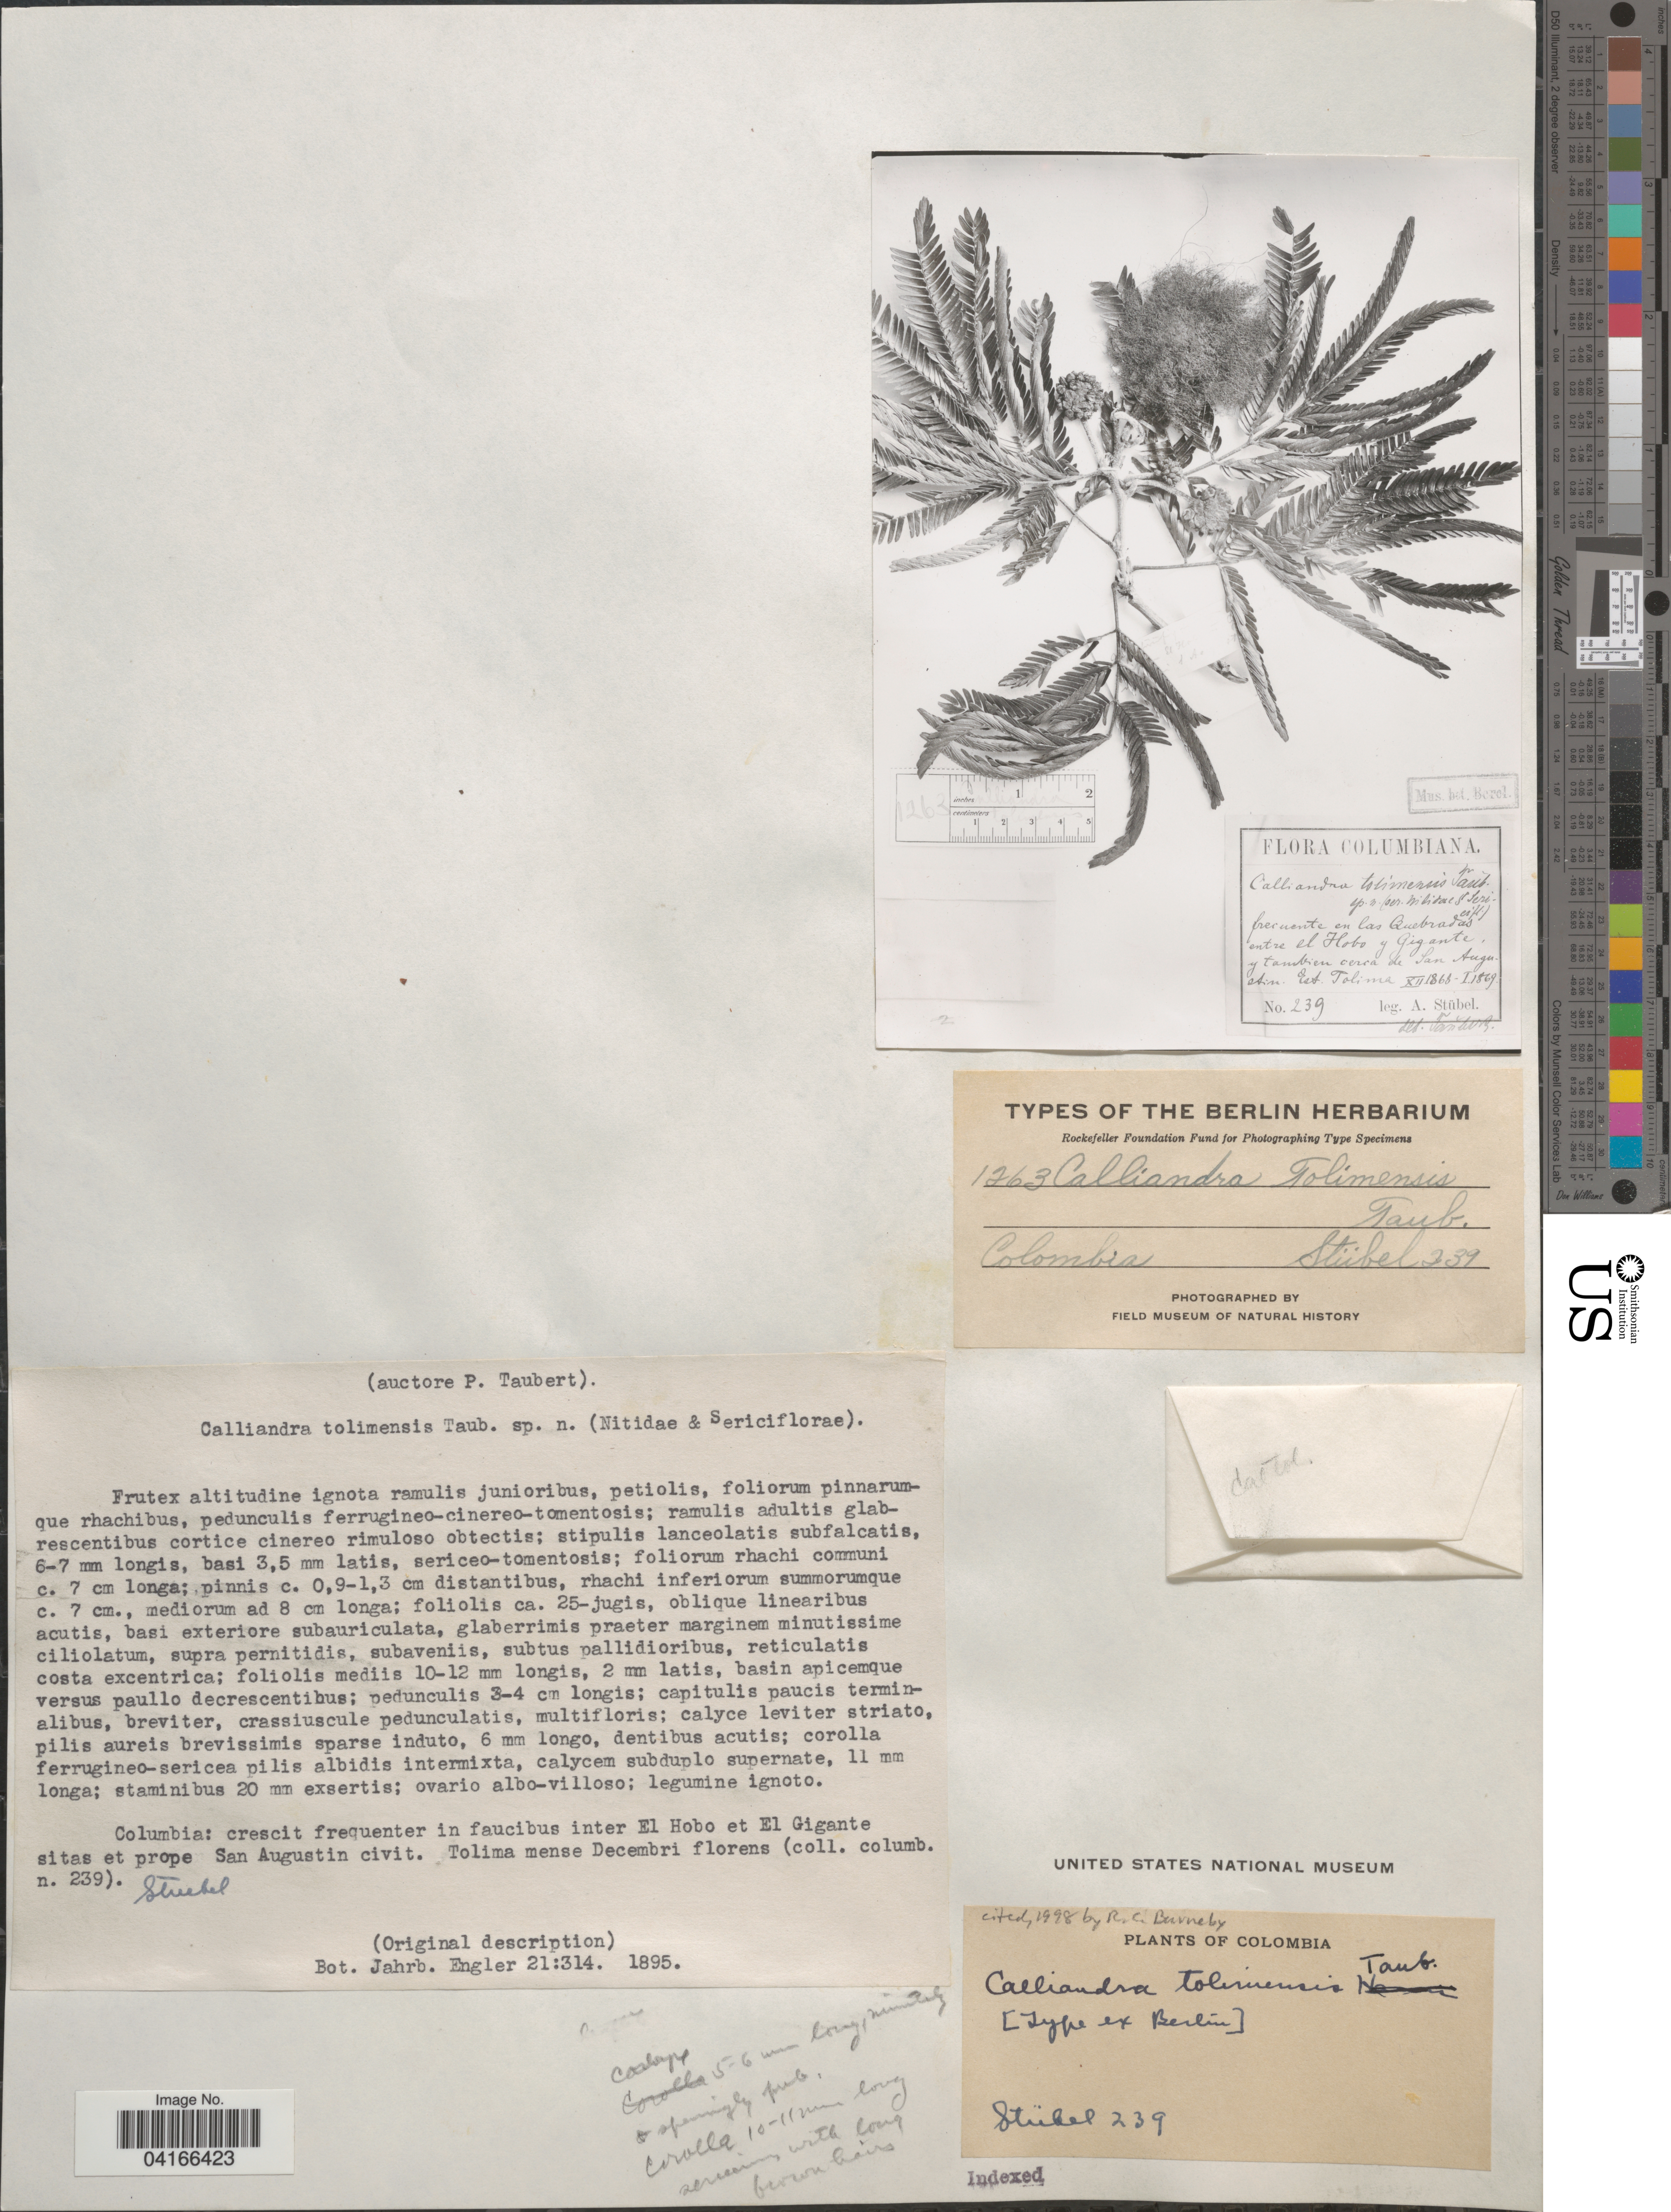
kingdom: Plantae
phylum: Tracheophyta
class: Magnoliopsida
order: Fabales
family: Fabaceae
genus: Calliandra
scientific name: Calliandra tolimensis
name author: Taub.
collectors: -. Stubel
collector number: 239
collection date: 1868-12/1869-01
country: Colombia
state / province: Tolima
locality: Las Quebradas entre el Hobo y Gigante, y tambien cerca de San Augustin.